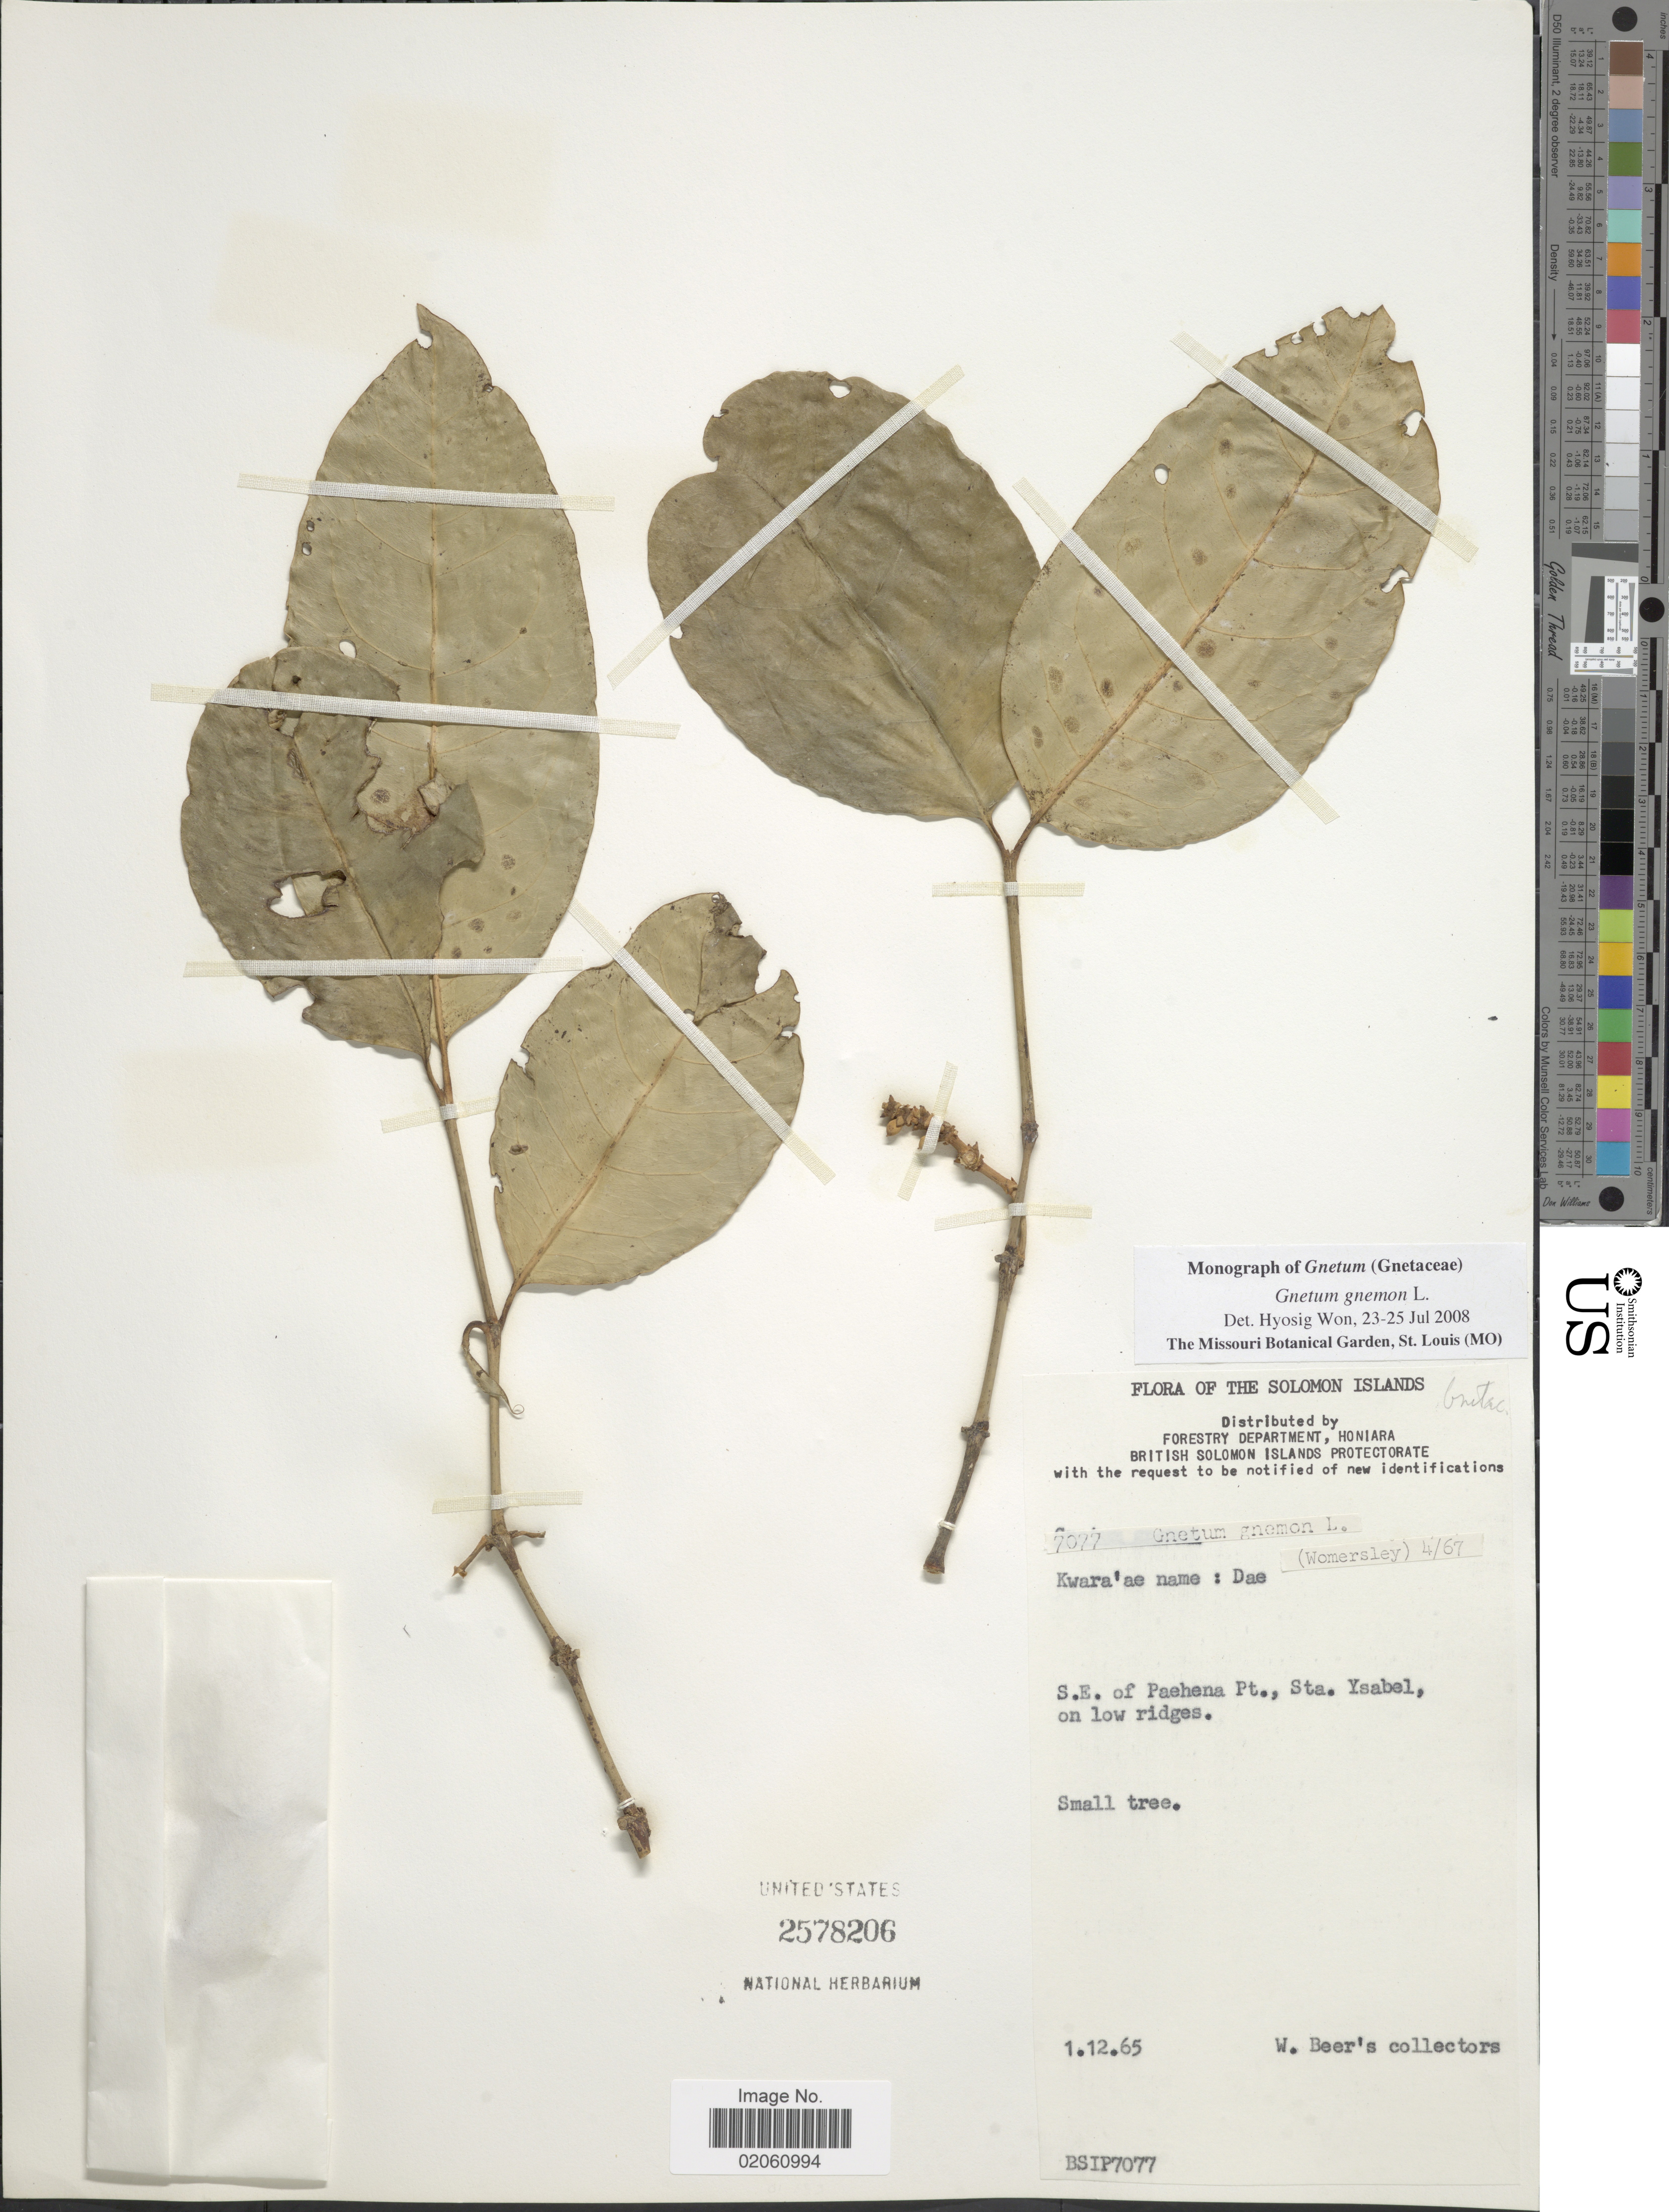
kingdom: Plantae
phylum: Tracheophyta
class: Gnetopsida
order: Gnetales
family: Gnetaceae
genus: Gnetum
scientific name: Gnetum gnemon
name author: L.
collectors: W. Beer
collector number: BSIP 7077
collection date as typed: Transcribed d/m/y: 1/12/65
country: Solomon Islands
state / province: Solomon Islands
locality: S.E. of Paehena Pt., Sta Ysabel, on low ridges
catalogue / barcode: US 2578206